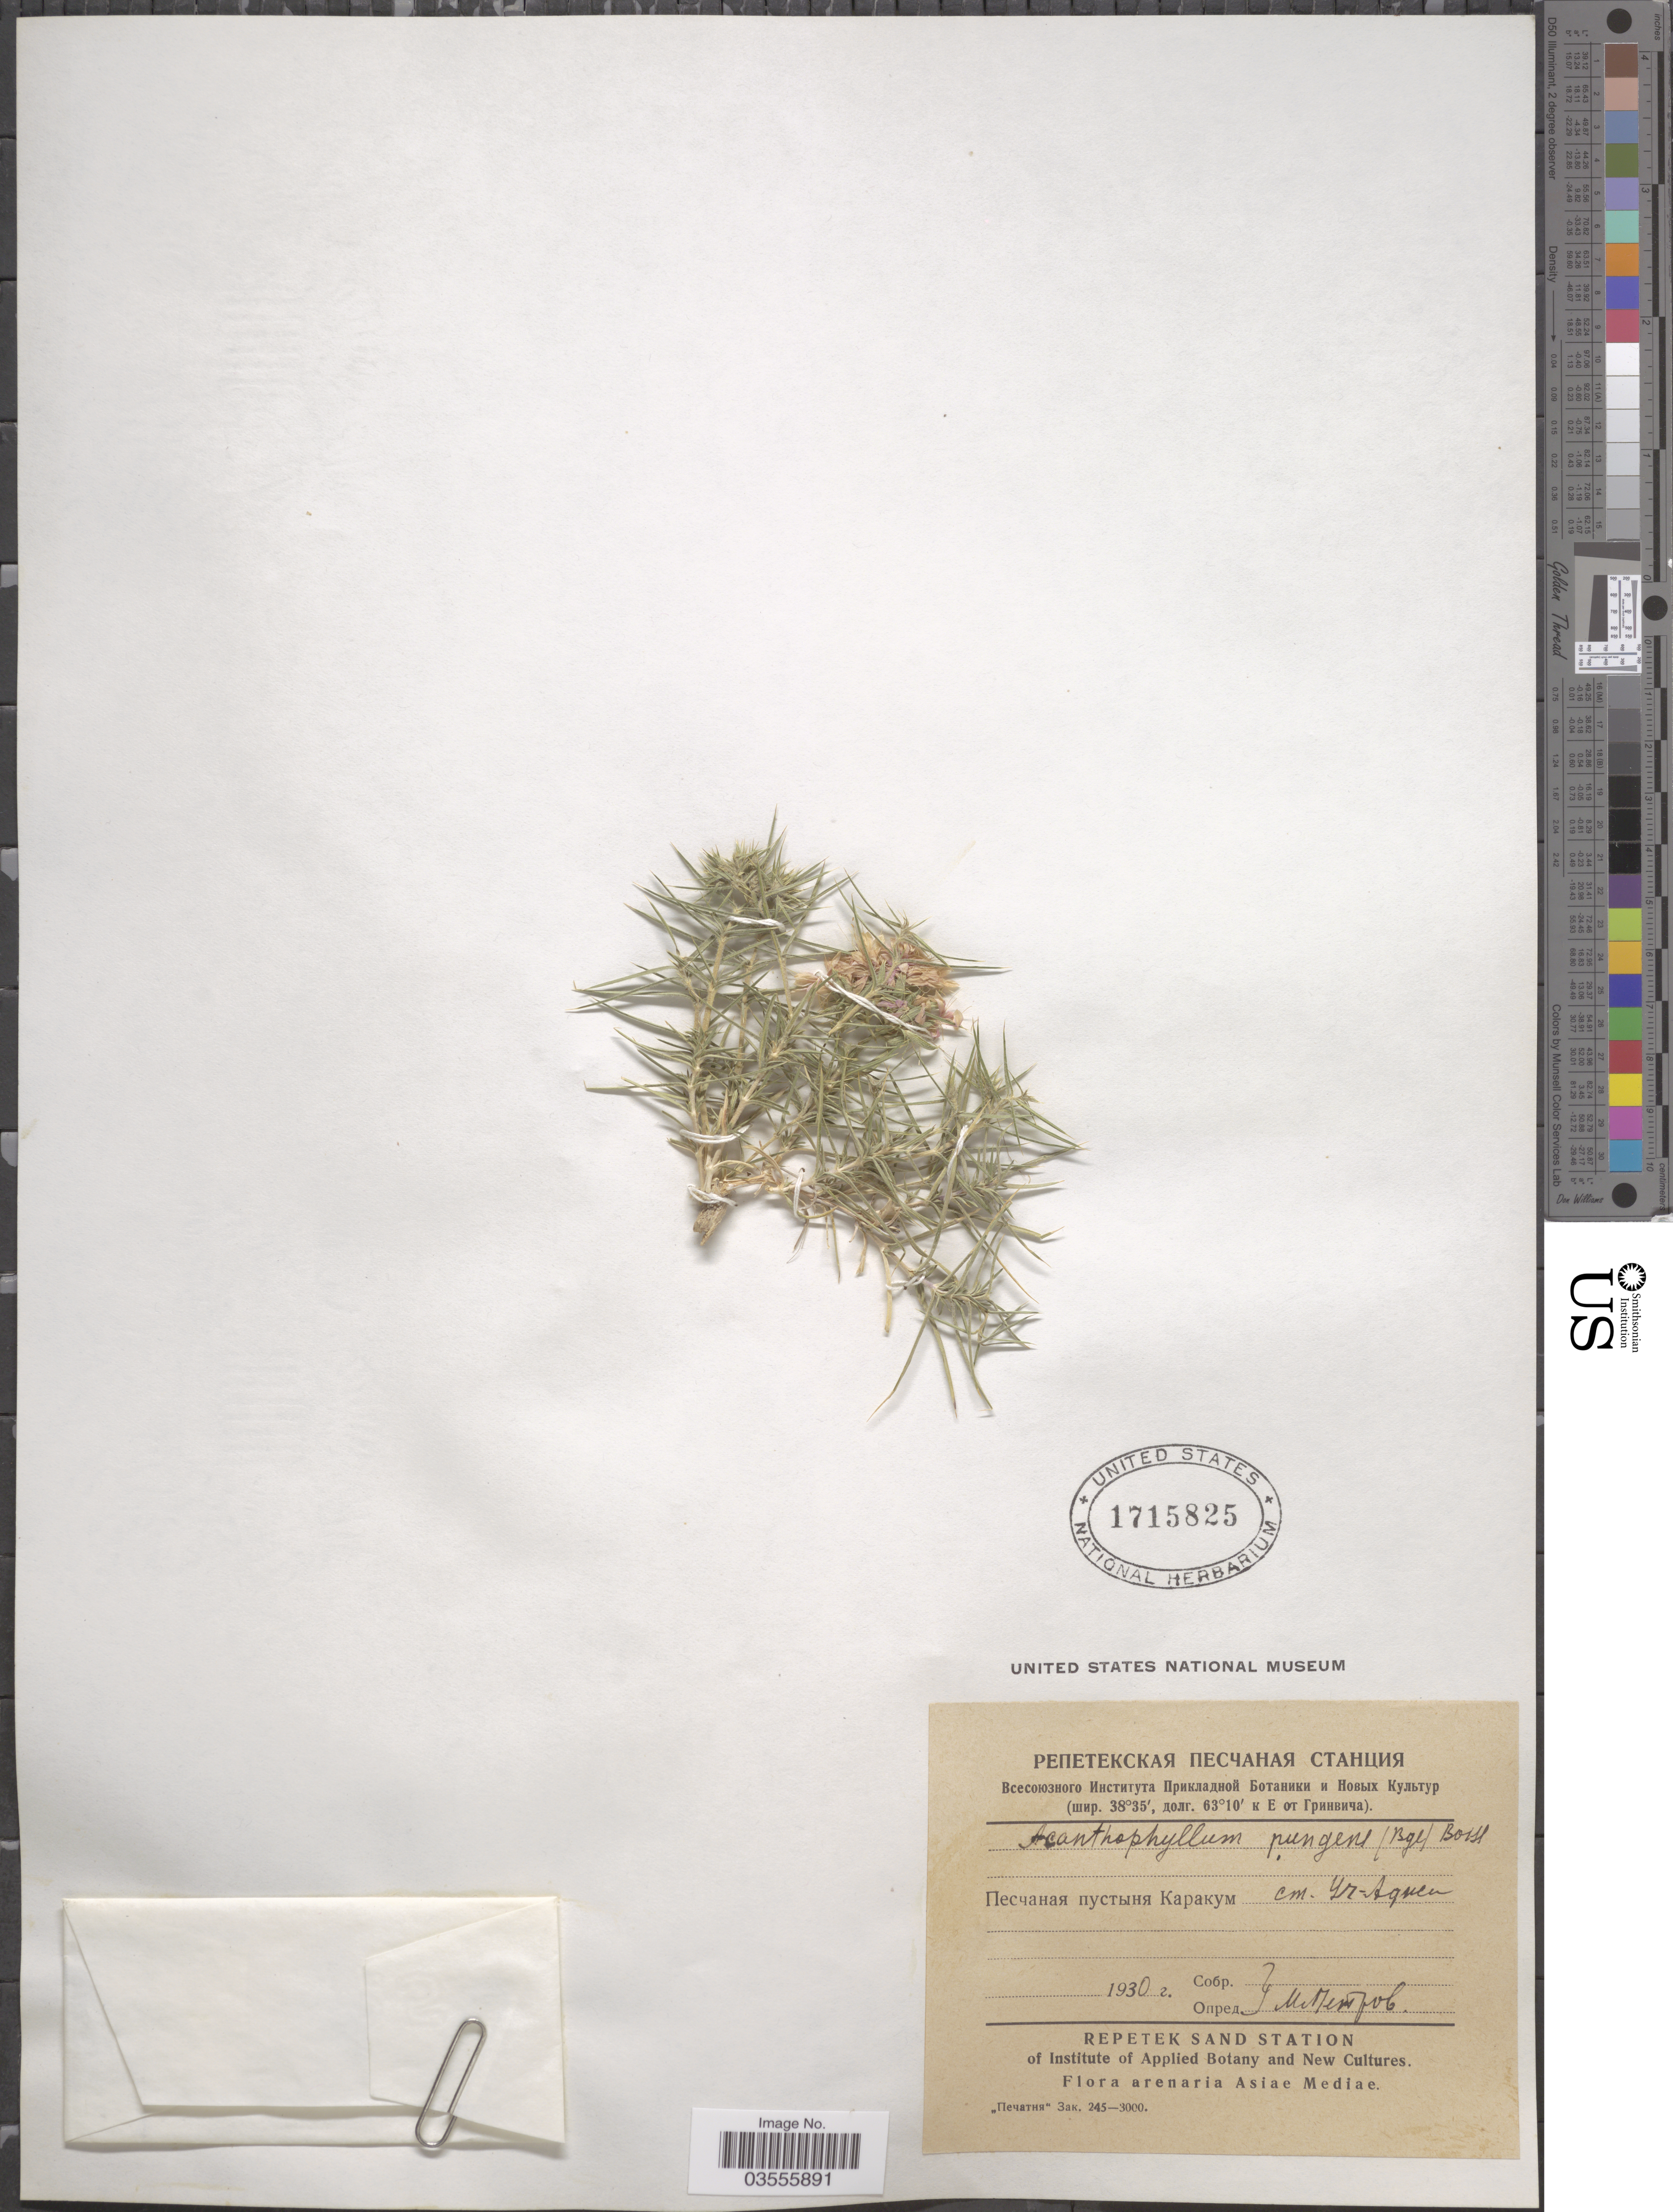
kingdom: Plantae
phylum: Tracheophyta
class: Magnoliopsida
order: Caryophyllales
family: Caryophyllaceae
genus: Acanthophyllum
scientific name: Acanthophyllum pungens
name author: (Bunge) Boiss.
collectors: M. Petrov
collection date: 1930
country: Turkmenistan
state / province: Lebap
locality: Karakum Desert, Repetek.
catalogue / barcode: US 1715825